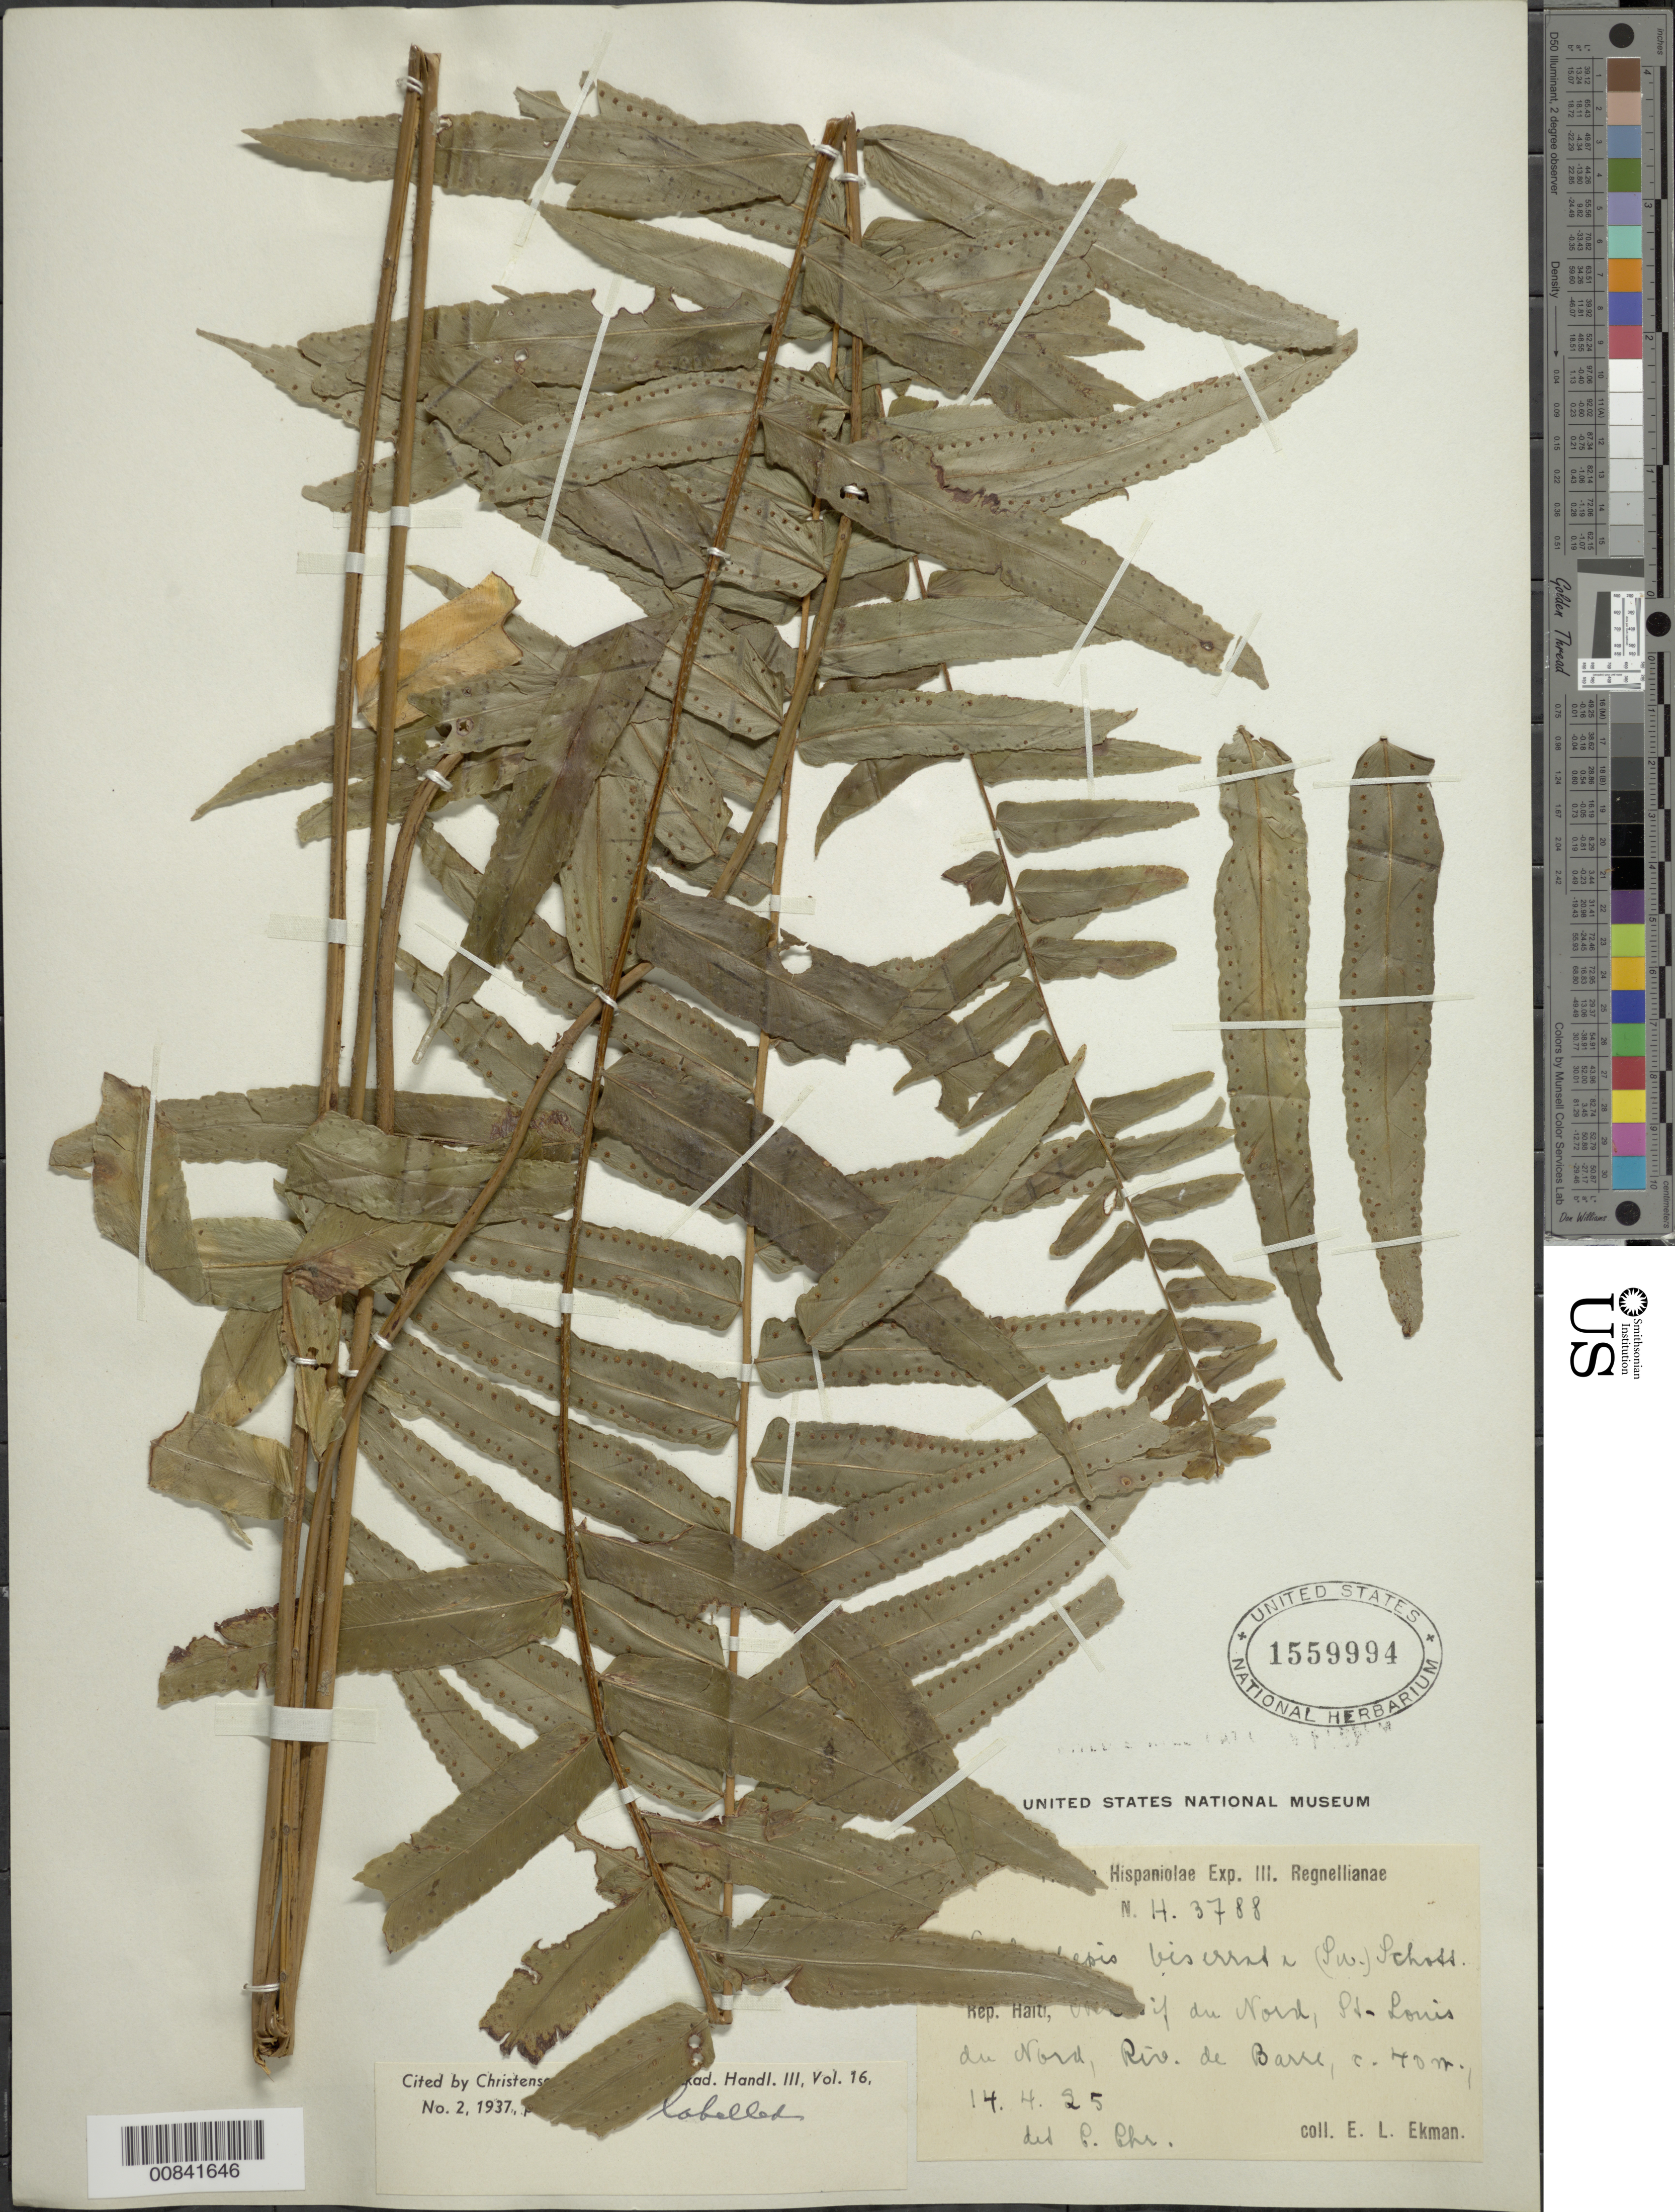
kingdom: Plantae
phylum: Tracheophyta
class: Polypodiopsida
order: Polypodiales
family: Nephrolepidaceae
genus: Nephrolepis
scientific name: Nephrolepis biserrata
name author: (Sw.) Schott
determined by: Christensen, E.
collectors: E. L. Ekman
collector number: H 3788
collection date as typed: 14 Apr 1925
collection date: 1925-04-14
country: Haiti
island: Hispaniola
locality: Massif du Nord, St. Louis du Nord, Riv. de Barre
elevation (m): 40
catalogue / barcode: US 1559994